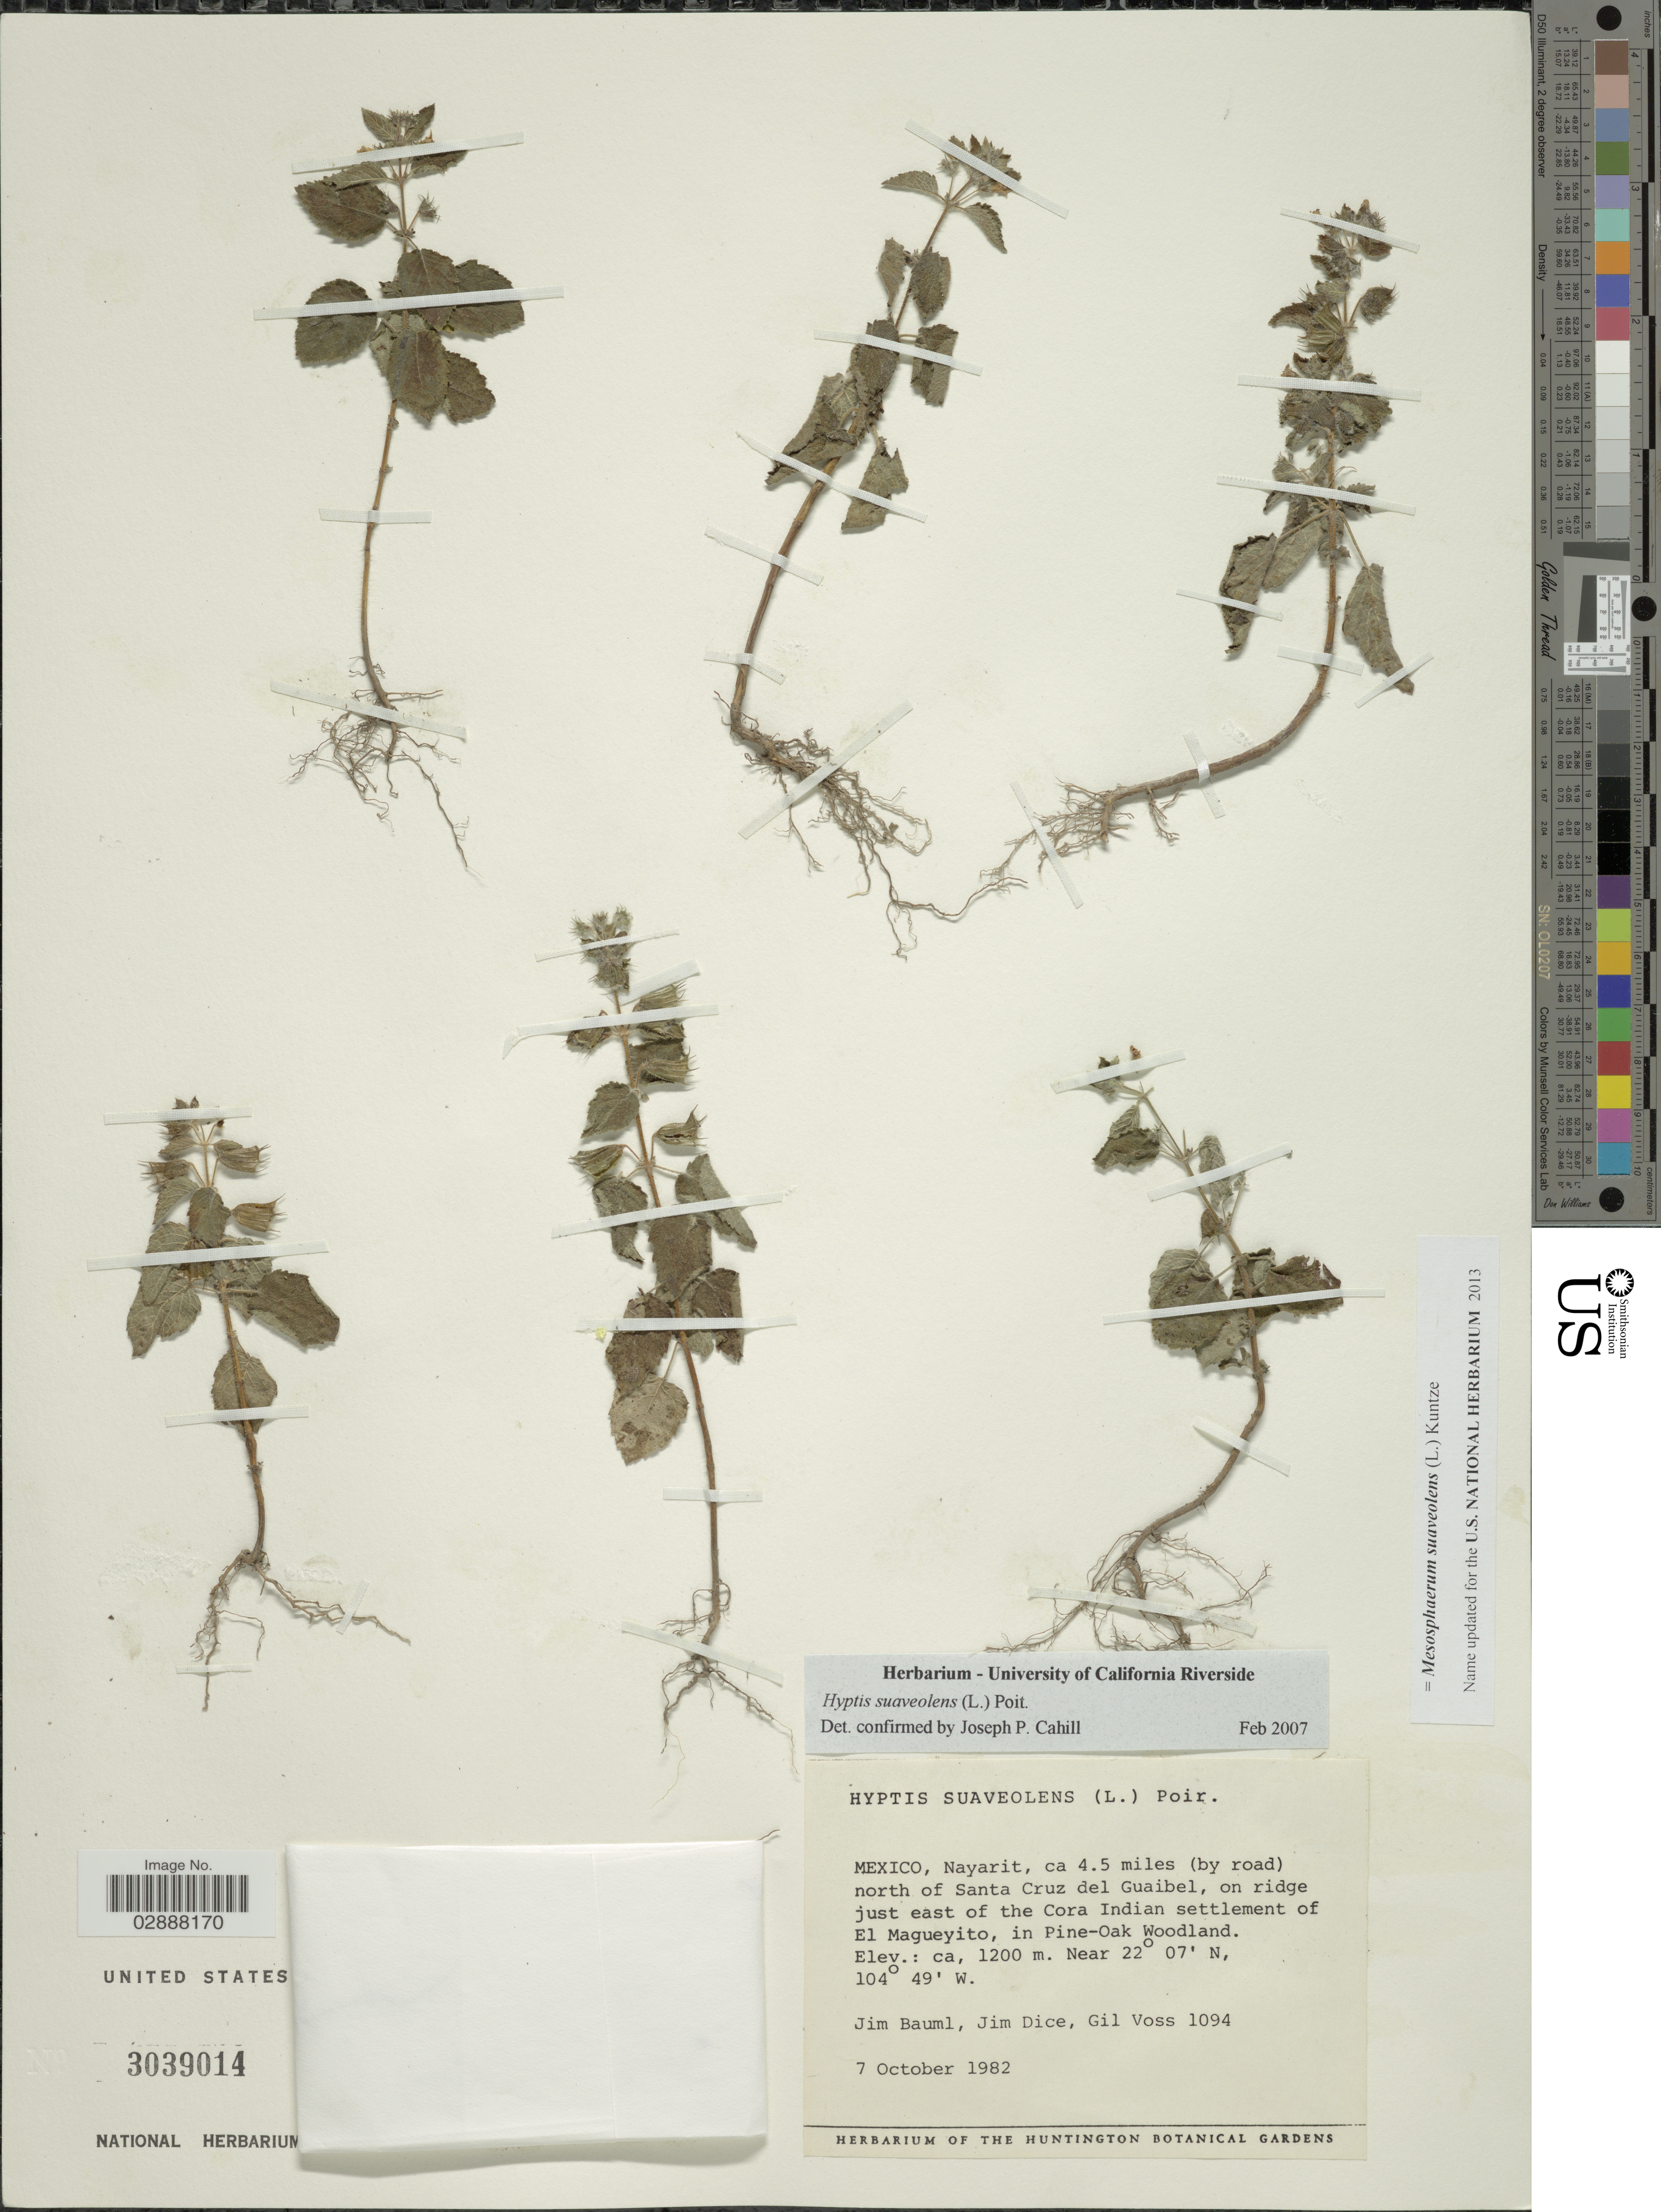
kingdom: Plantae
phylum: Tracheophyta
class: Magnoliopsida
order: Lamiales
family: Lamiaceae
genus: Mesosphaerum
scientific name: Mesosphaerum suaveolens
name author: (L.) Kuntze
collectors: J. Bauml, J. Dice & G. Voss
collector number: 1094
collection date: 1982-10-07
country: Mexico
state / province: Nayarit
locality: Ca. 4.5 miles (by road) north of Santa Cruz del Guaibel, on ridge just east of the Cora Indian settlement of El Magueyito, in Pine-Oak Woodland.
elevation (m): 1200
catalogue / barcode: US 3039014